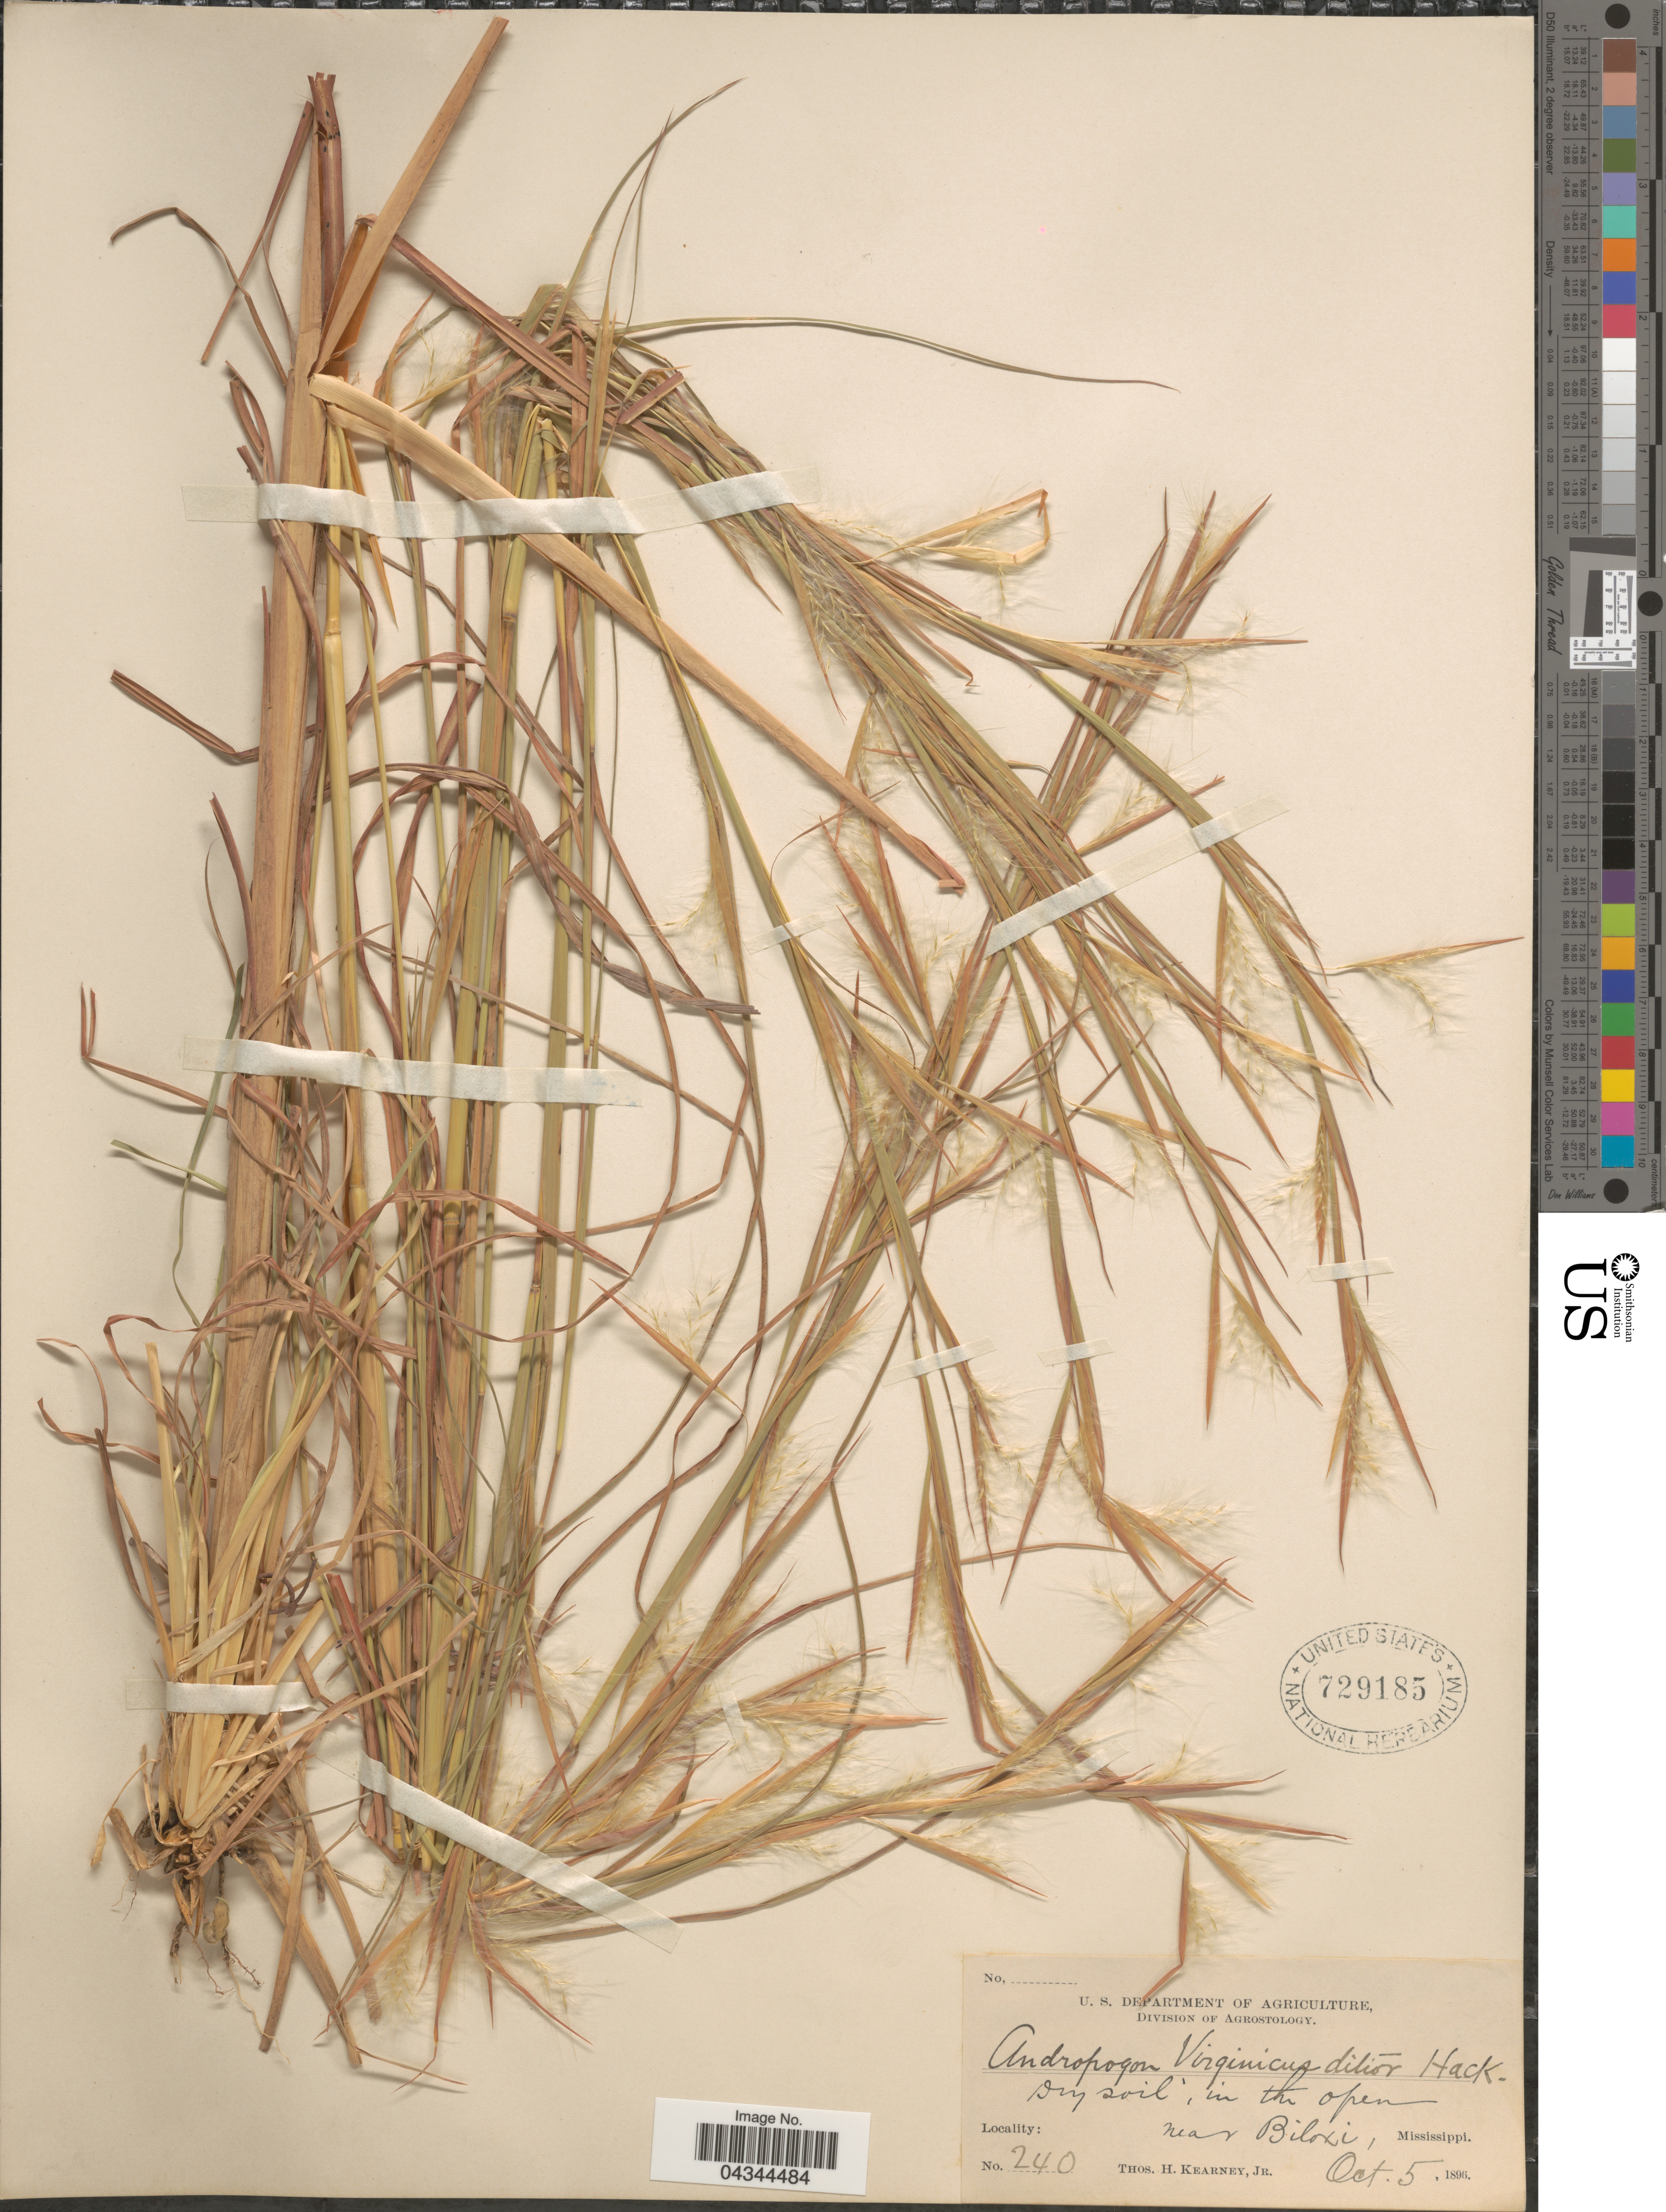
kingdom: Plantae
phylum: Tracheophyta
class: Liliopsida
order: Poales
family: Poaceae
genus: Andropogon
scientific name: Andropogon virginicus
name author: L.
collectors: T. H. Kearney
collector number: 240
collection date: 1896-10-05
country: United States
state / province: Mississippi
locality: Near Biloxi.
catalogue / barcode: US 729185